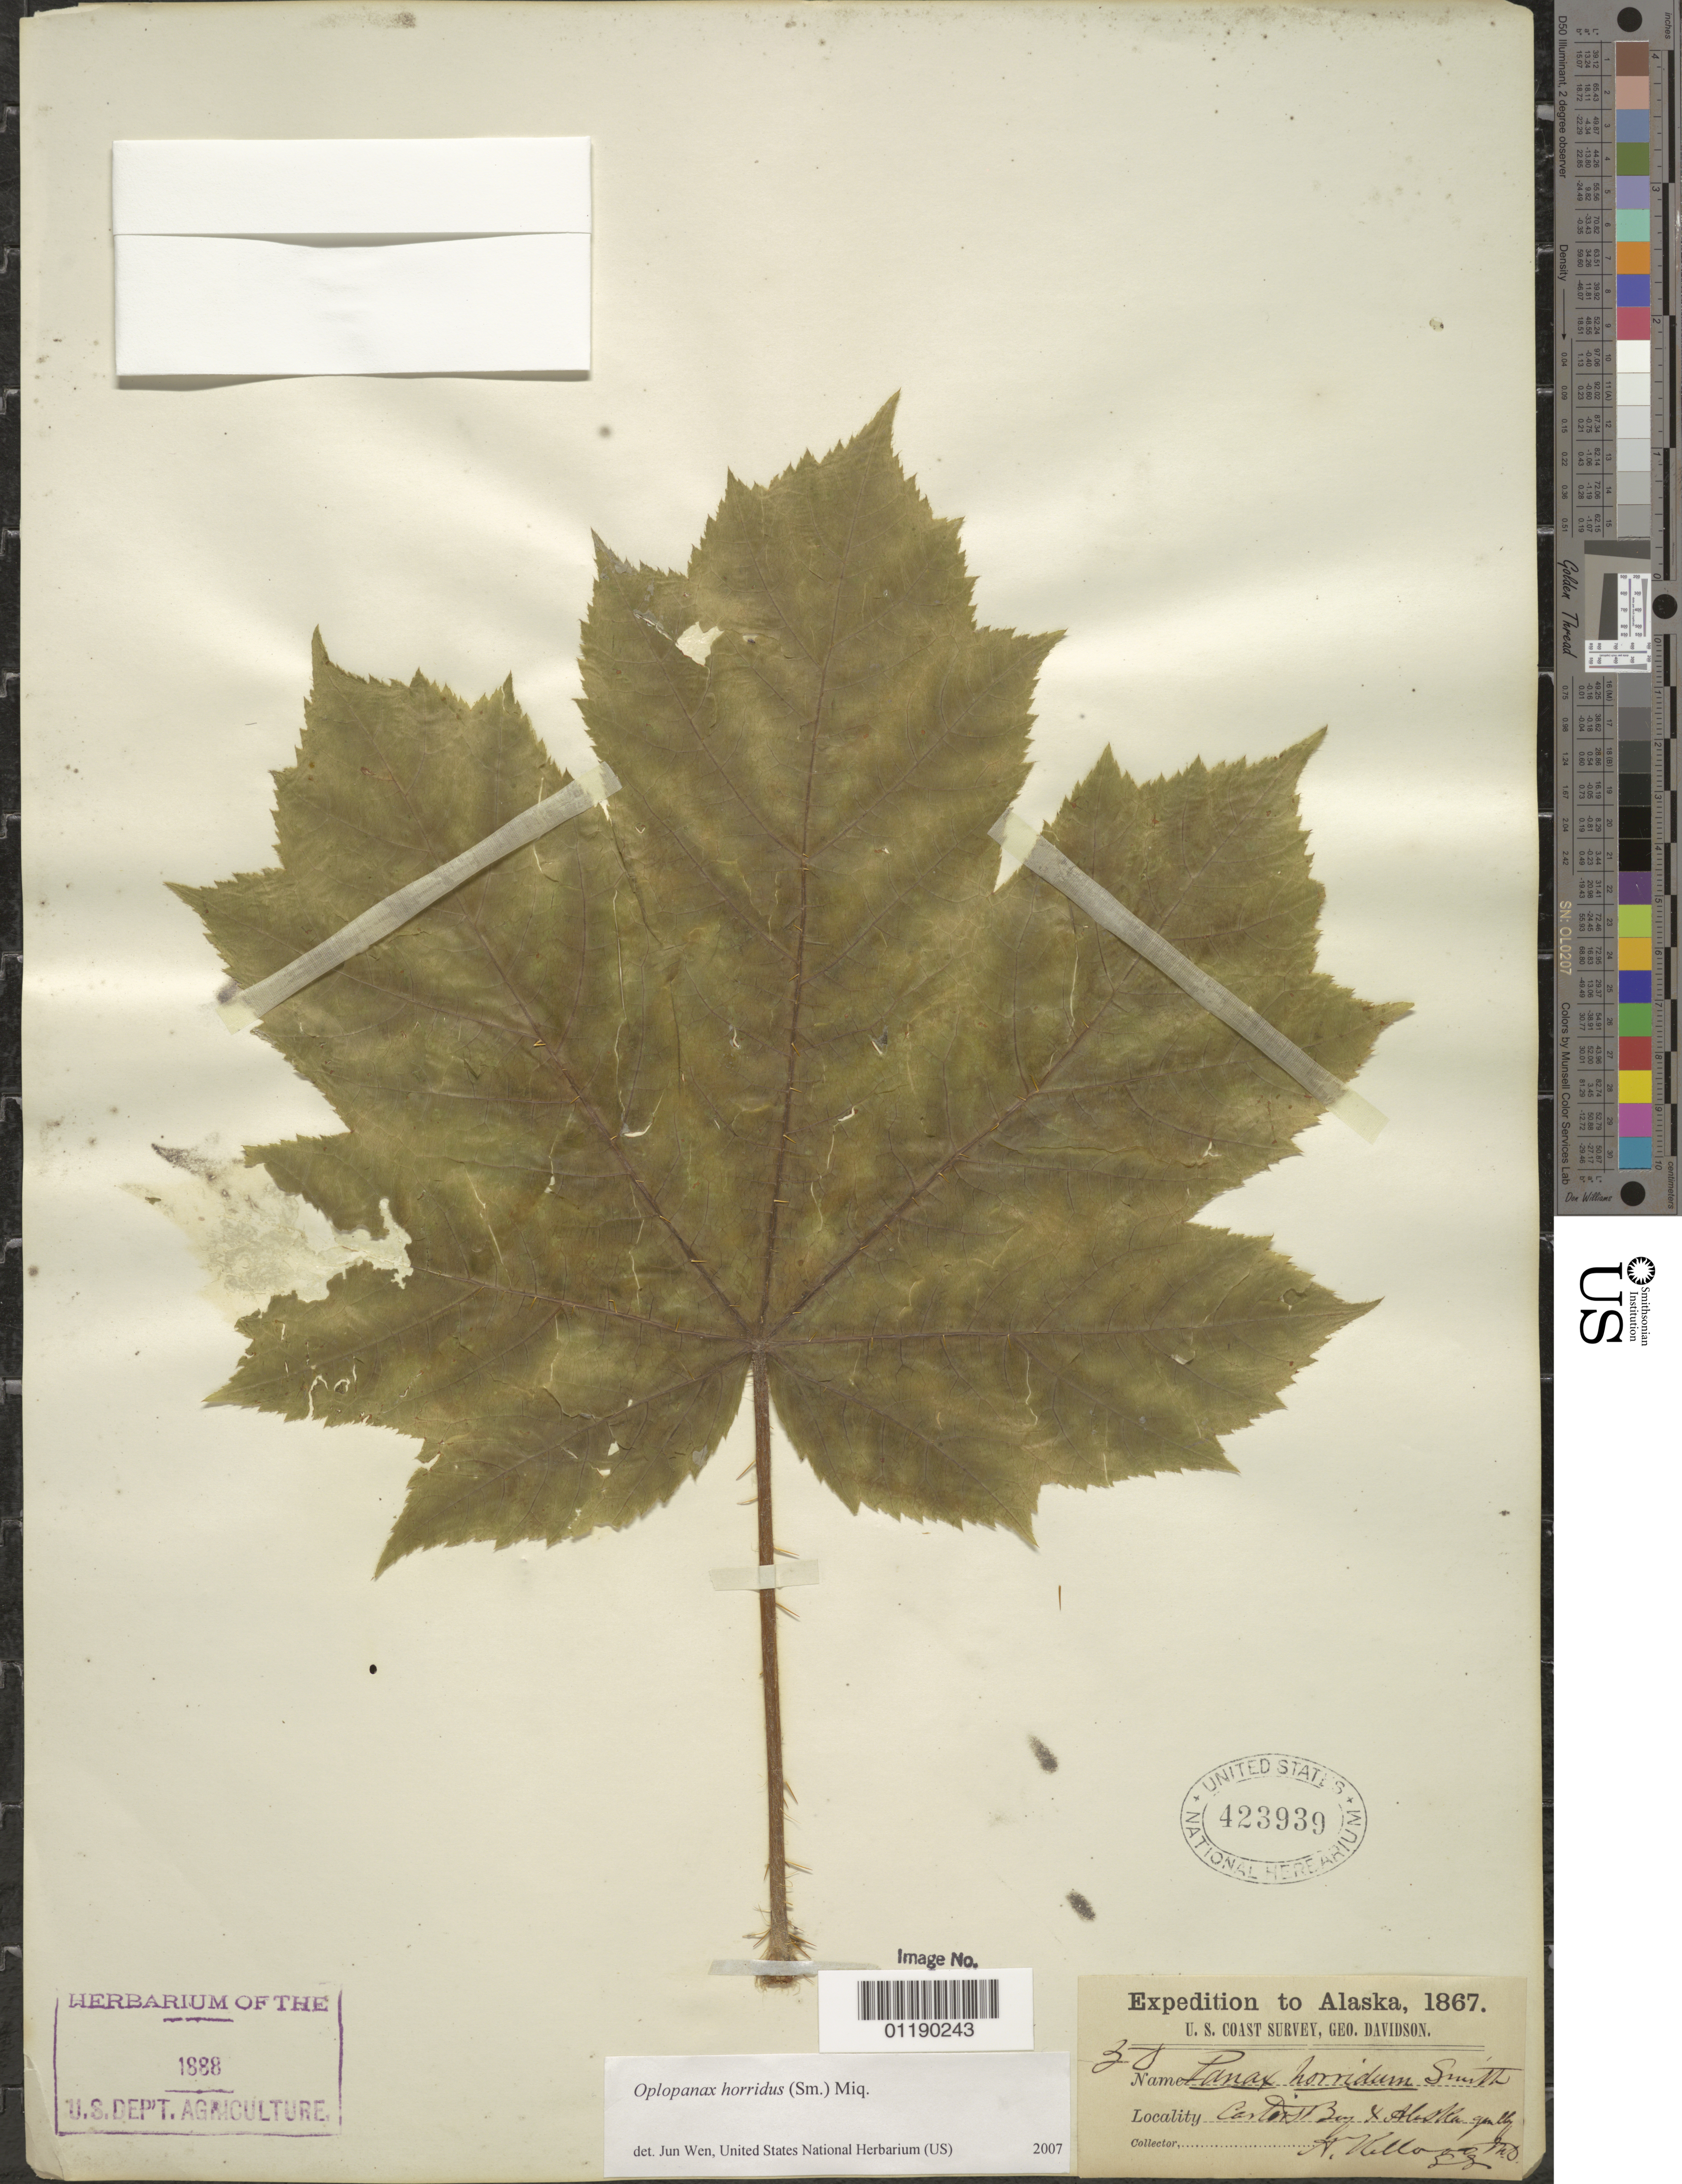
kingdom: Plantae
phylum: Tracheophyta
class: Magnoliopsida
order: Apiales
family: Araliaceae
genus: Oplopanax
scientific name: Oplopanax horridus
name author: (Sm.) Miq.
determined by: Wen, Jun, (BOT), Smithsonian Institution - National Museum of Natural History (UNITED STATES)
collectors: A. Kellogg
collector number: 38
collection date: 1867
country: United States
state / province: Alaska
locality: Carter Bay and Alaska Gully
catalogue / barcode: US 423939